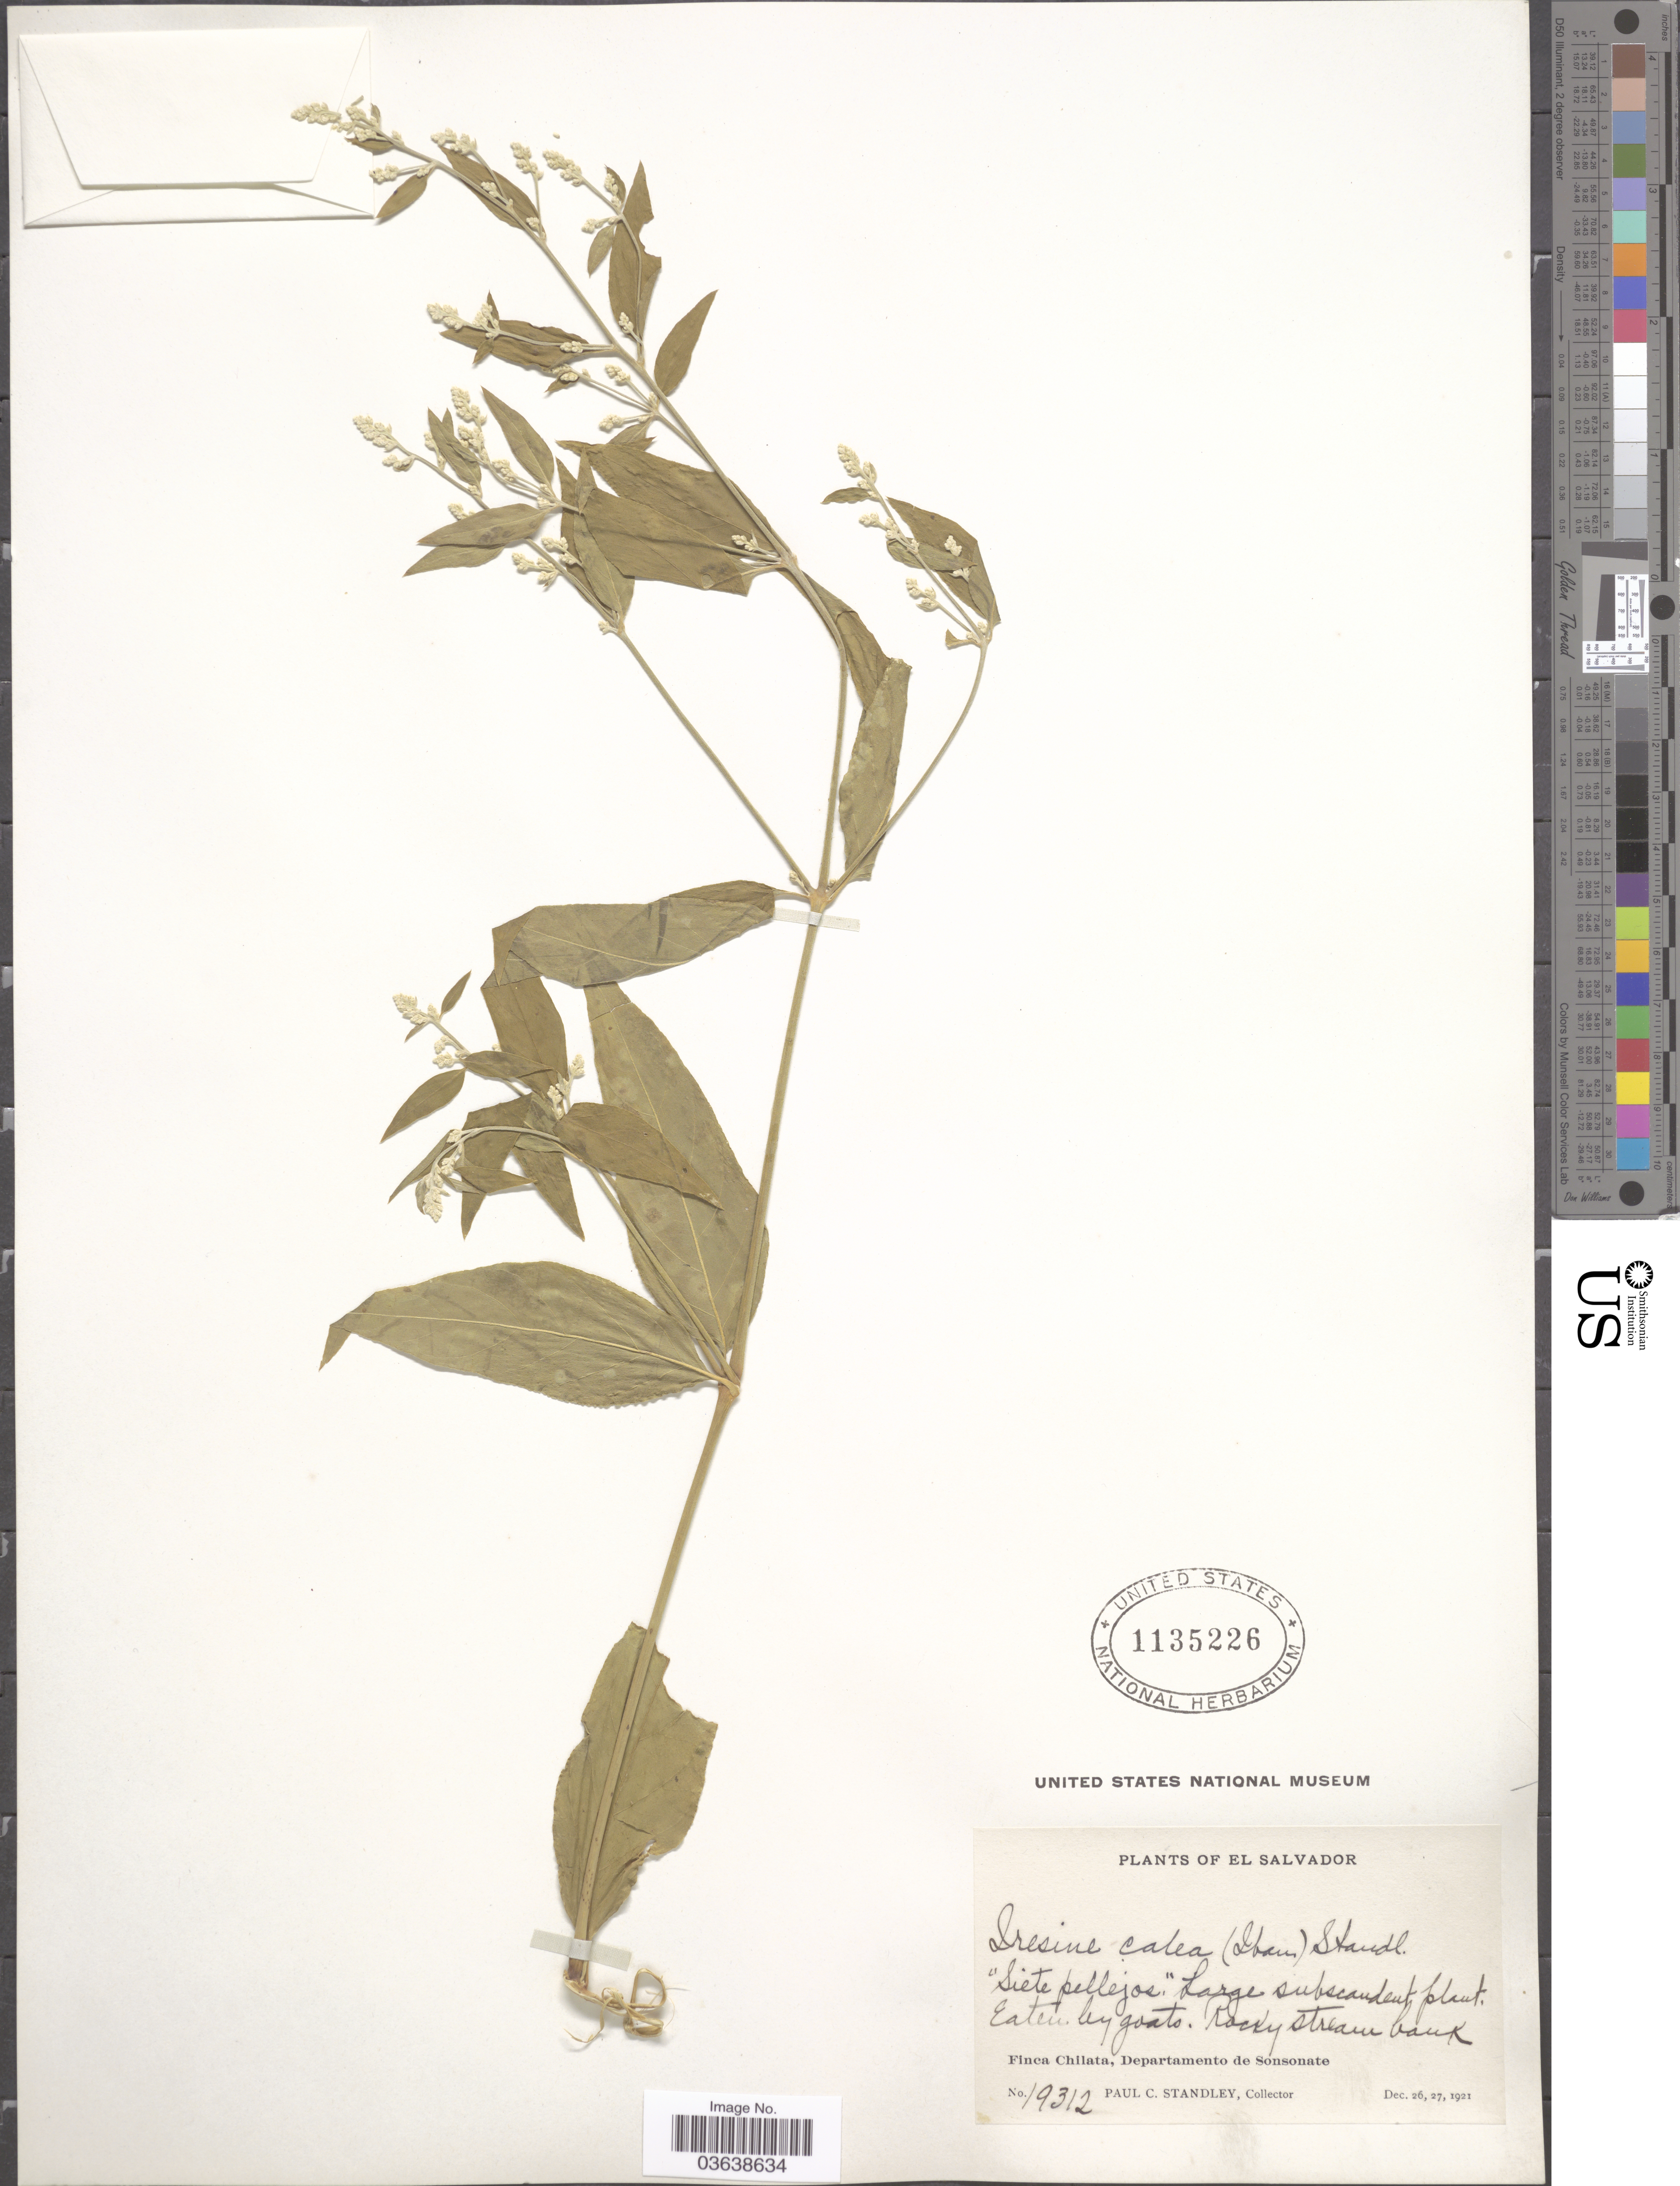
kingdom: Plantae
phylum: Tracheophyta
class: Magnoliopsida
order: Caryophyllales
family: Amaranthaceae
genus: Iresine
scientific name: Iresine calea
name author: (Ibáñez) Standl.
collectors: P. C. Standley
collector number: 19312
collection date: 1921-12-26/1921-12-27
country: El Salvador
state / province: Sonsonate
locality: Finca Chilata, Departamento de Sonsonate.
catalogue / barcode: US 1135226